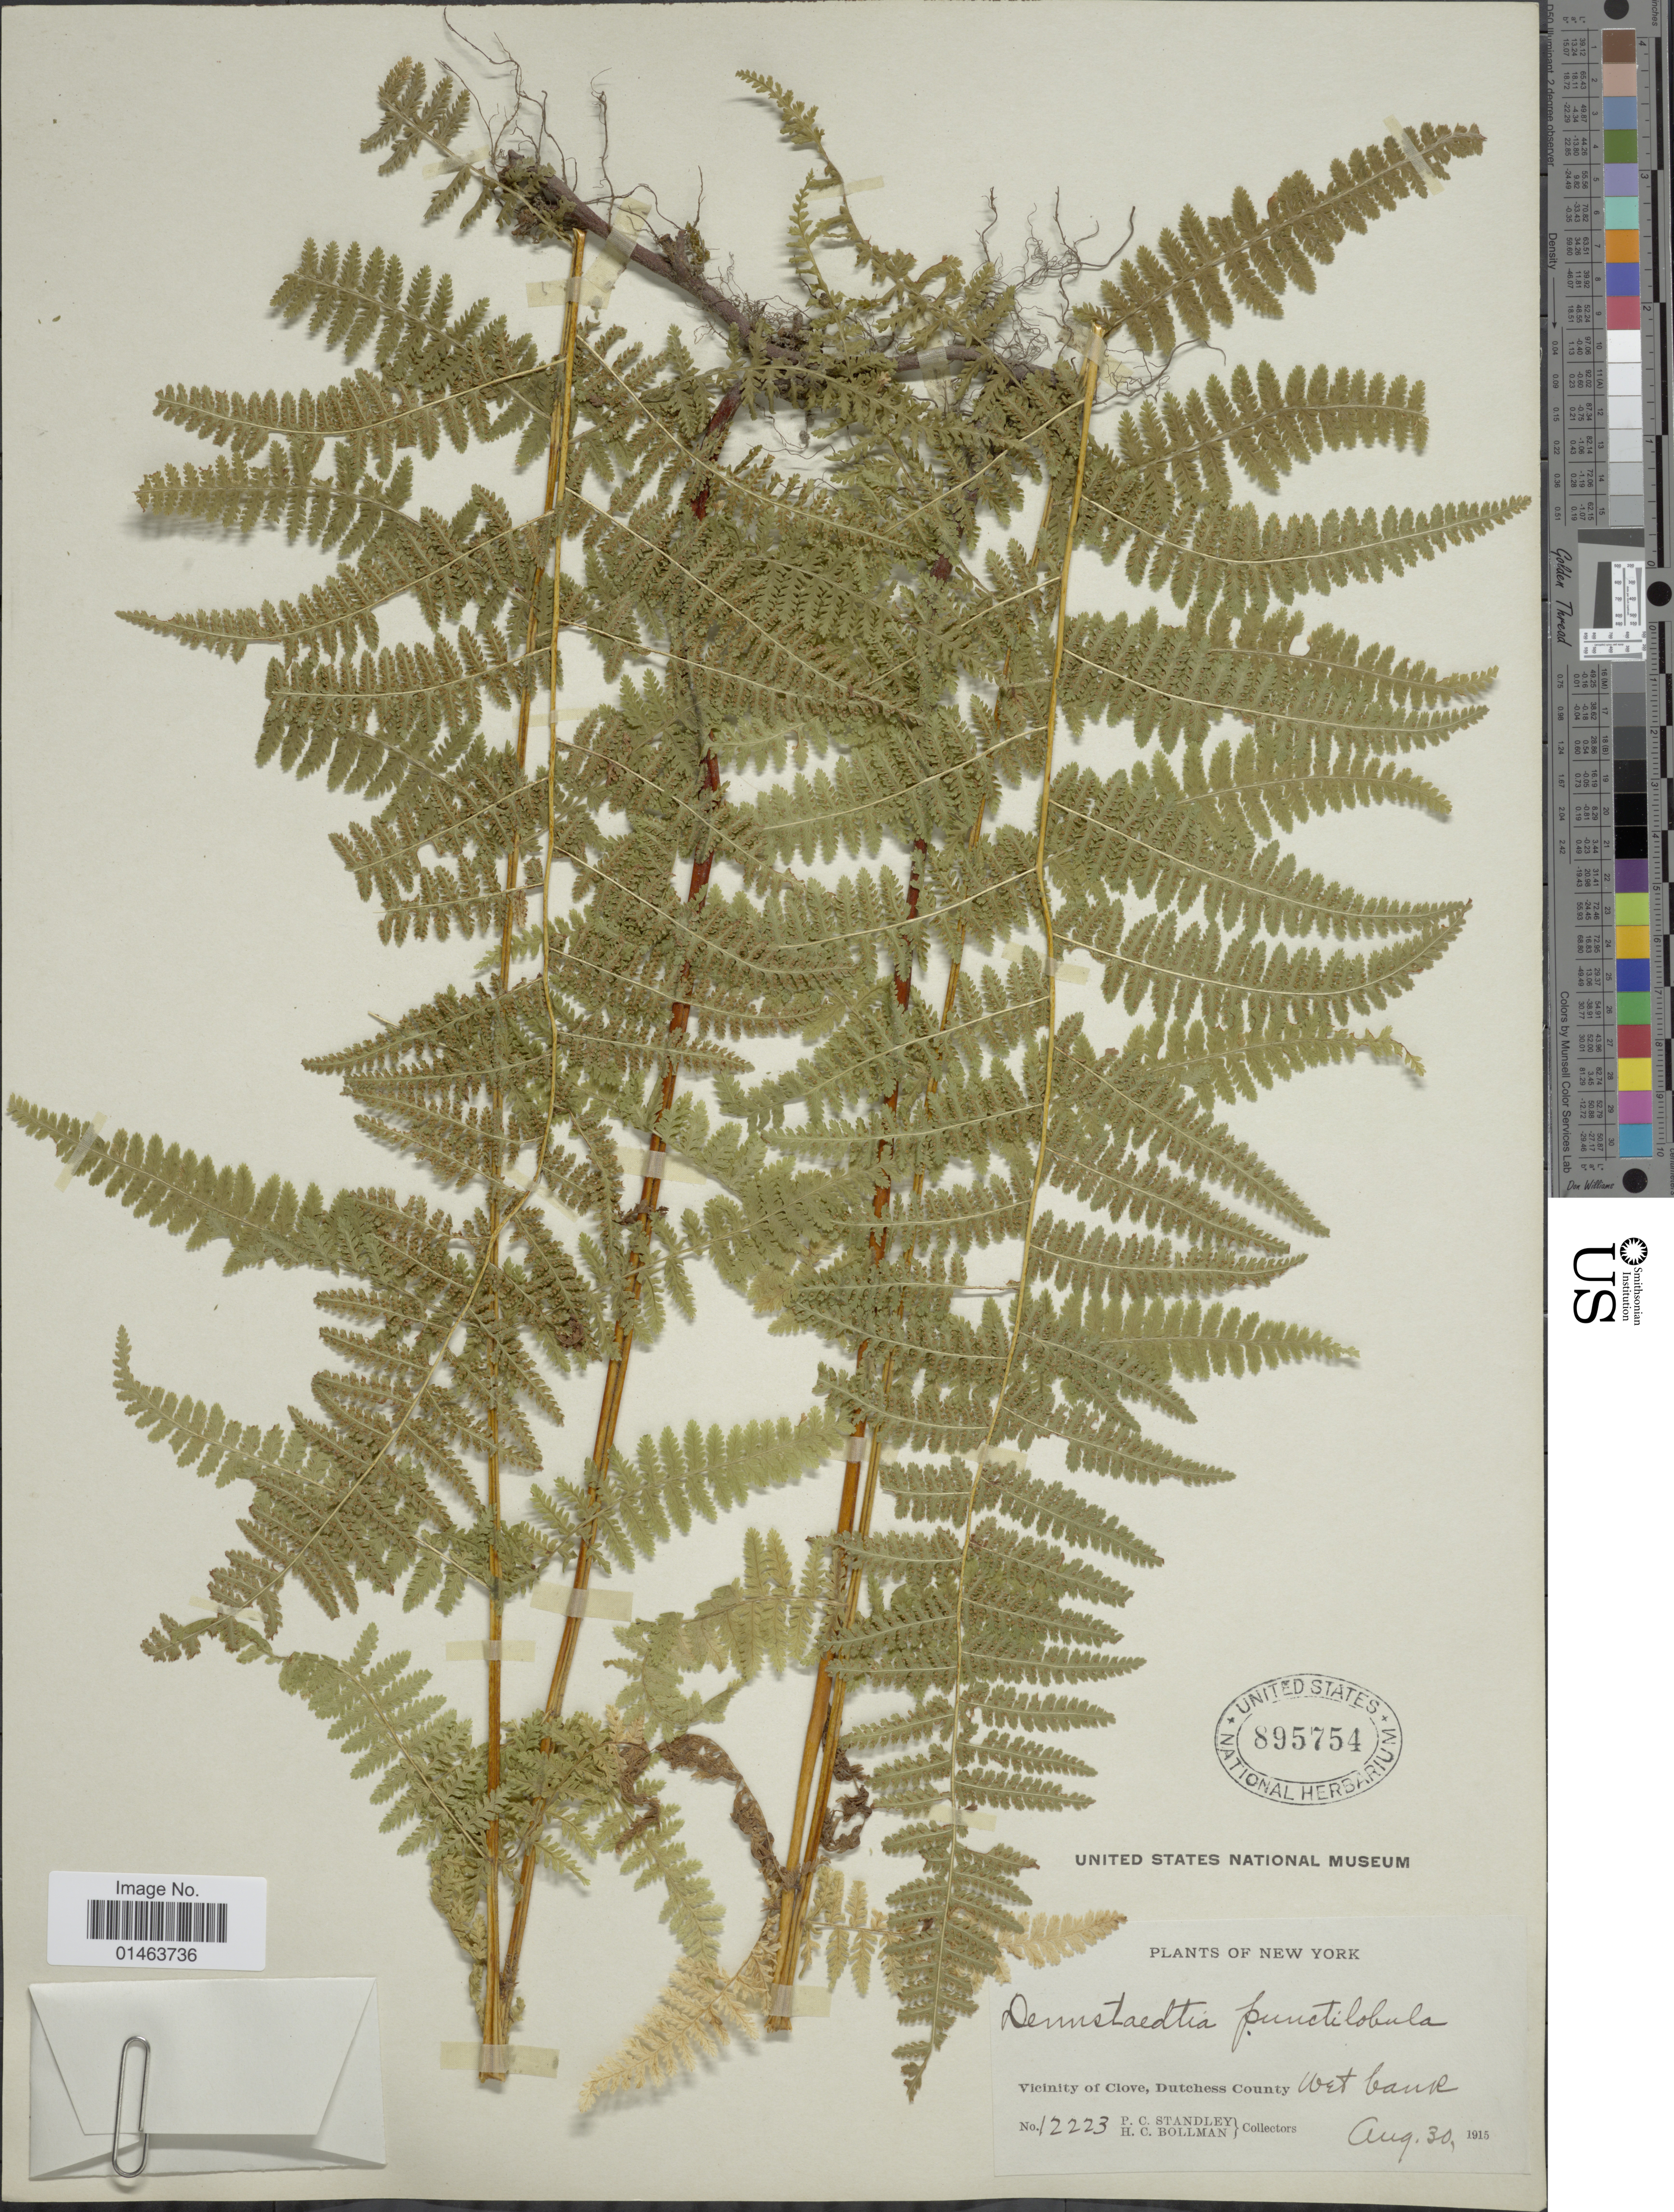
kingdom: Plantae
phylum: Tracheophyta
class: Polypodiopsida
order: Polypodiales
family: Dennstaedtiaceae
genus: Dennstaedtia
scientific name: Dennstaedtia punctilobula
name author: (Michx.) T. Moore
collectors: P. C. Standley & H. C. Bollman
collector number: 12223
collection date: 1915-08-30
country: United States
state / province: New York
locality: Vicinity of Clove, Dutchess County, Wet Bank.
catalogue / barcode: US 895754